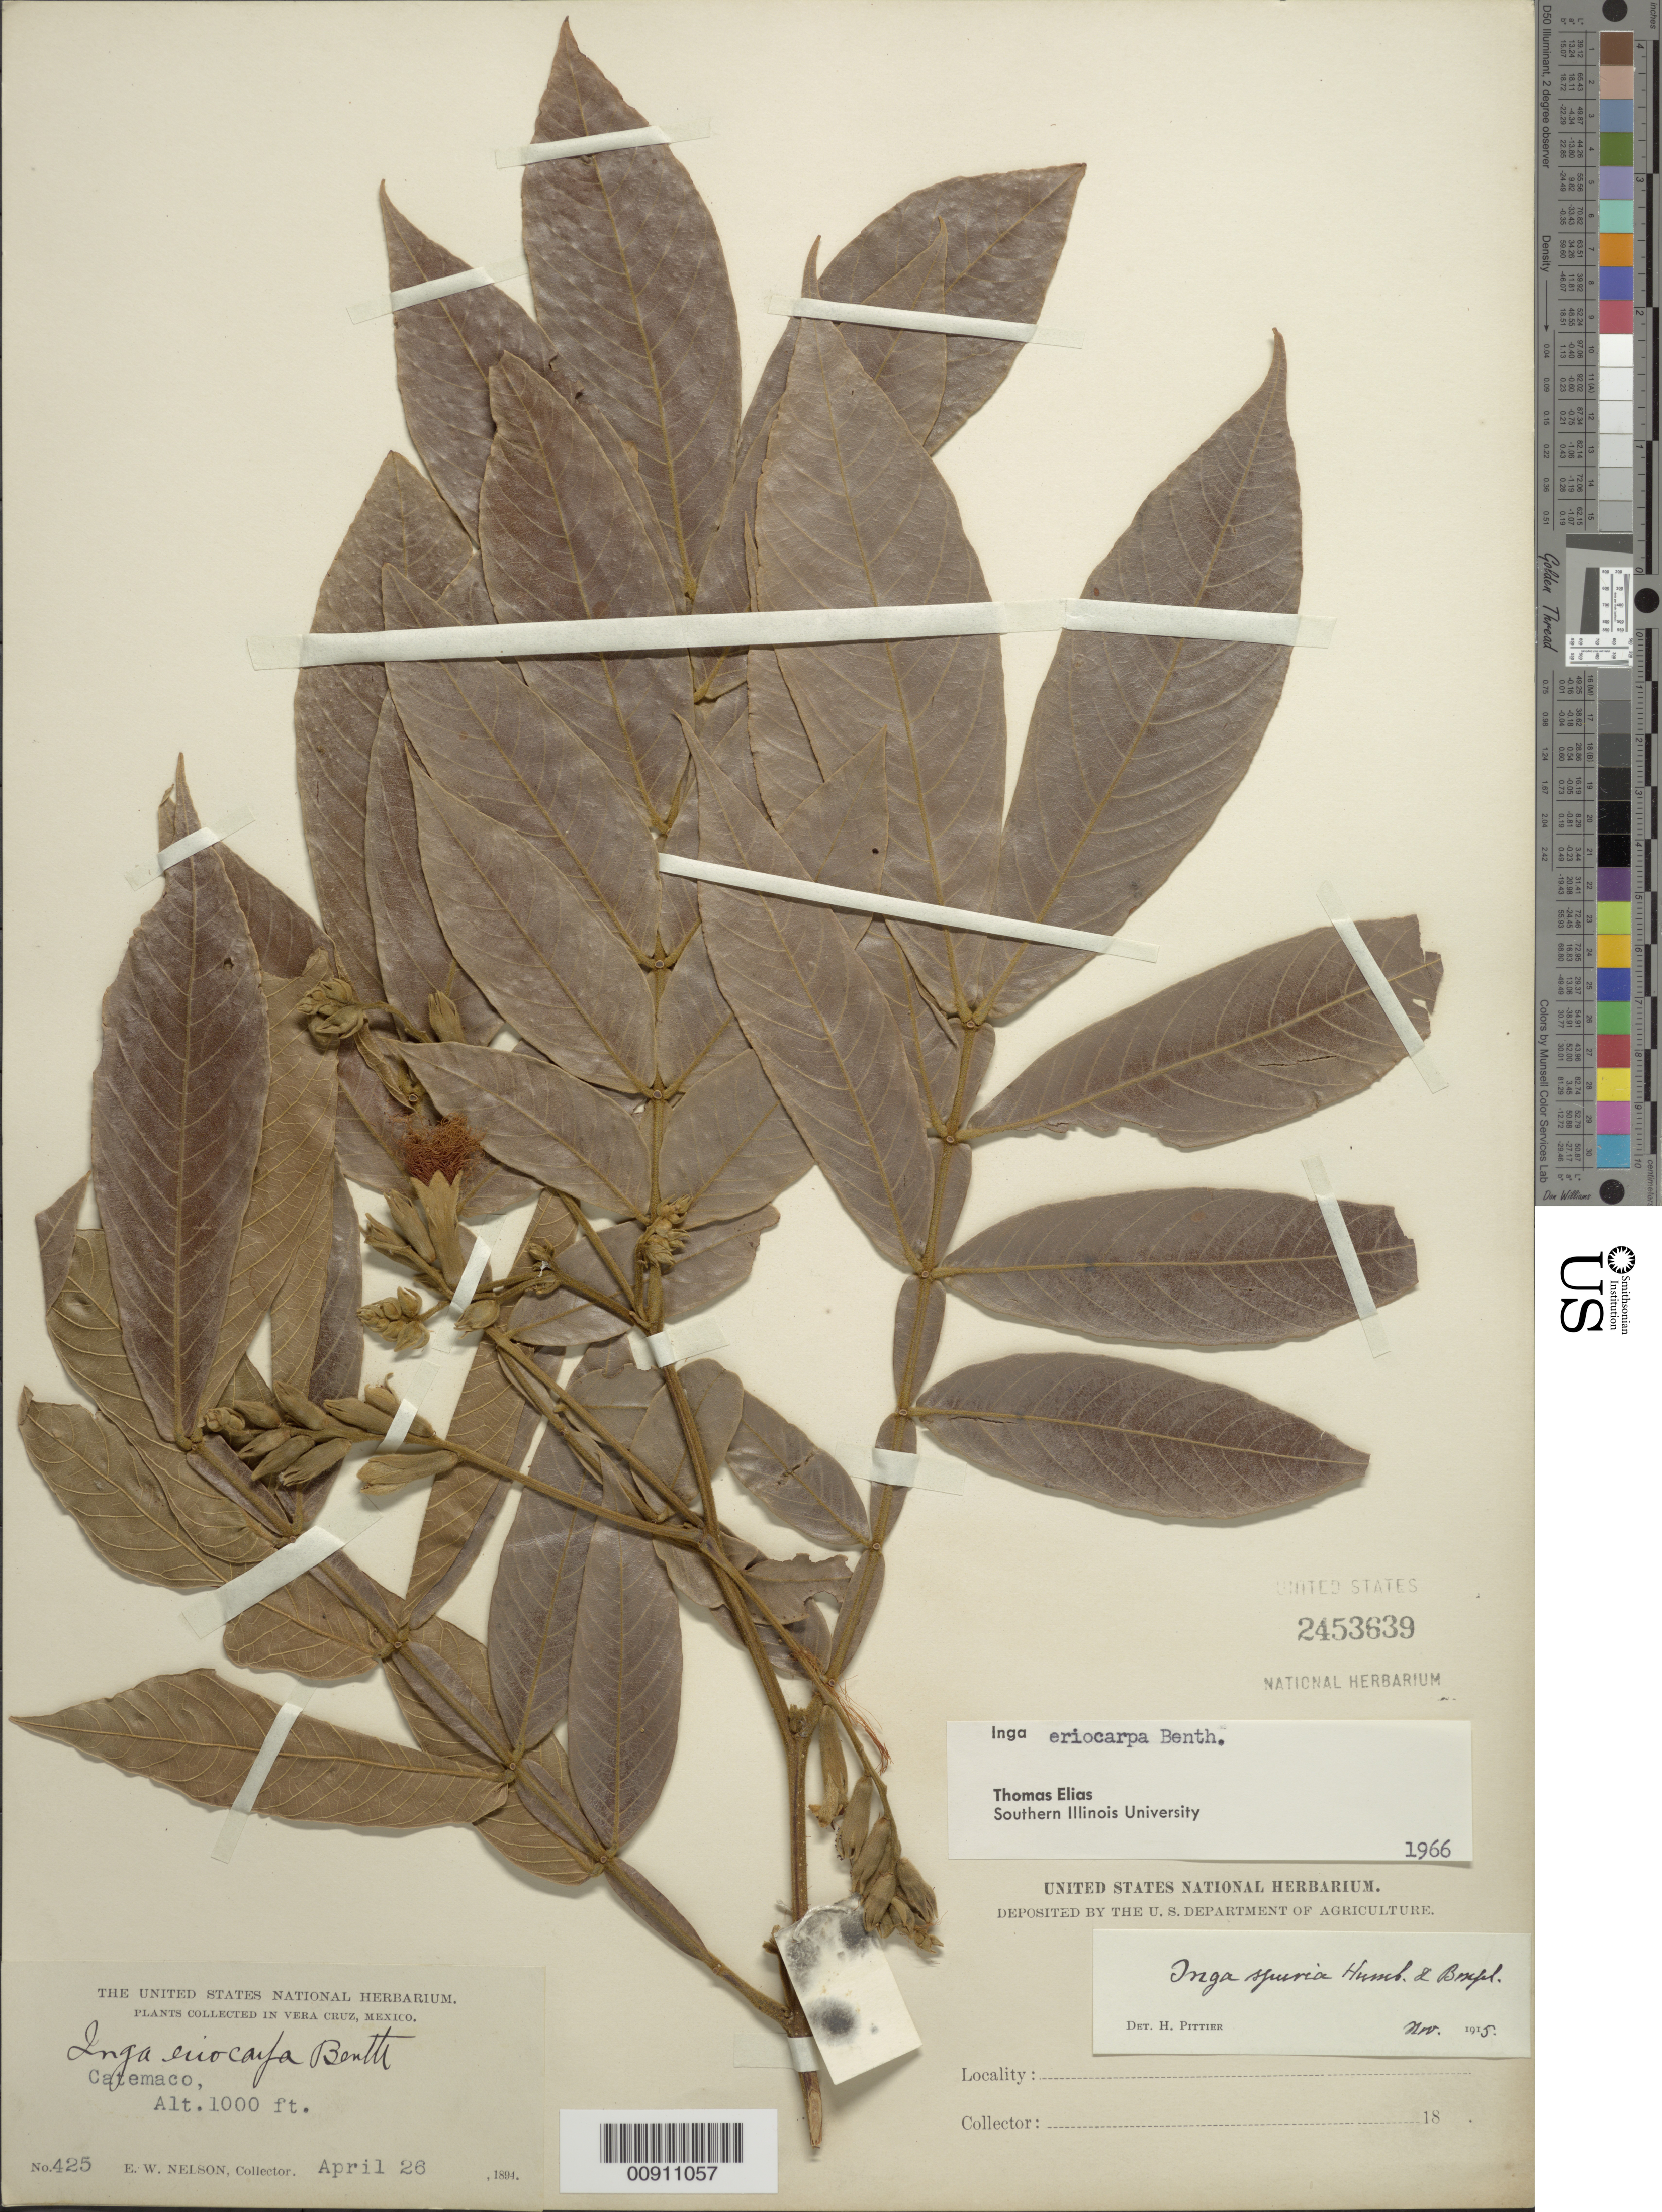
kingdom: Plantae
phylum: Tracheophyta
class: Magnoliopsida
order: Fabales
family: Fabaceae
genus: Inga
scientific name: Inga vera subsp. vera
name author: Willd.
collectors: E. W. Nelson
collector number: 425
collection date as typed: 28 Apr 1894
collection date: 1894-04-28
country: Mexico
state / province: Veracruz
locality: Catemaco, Veracruz.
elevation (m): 305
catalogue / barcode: US 2453639